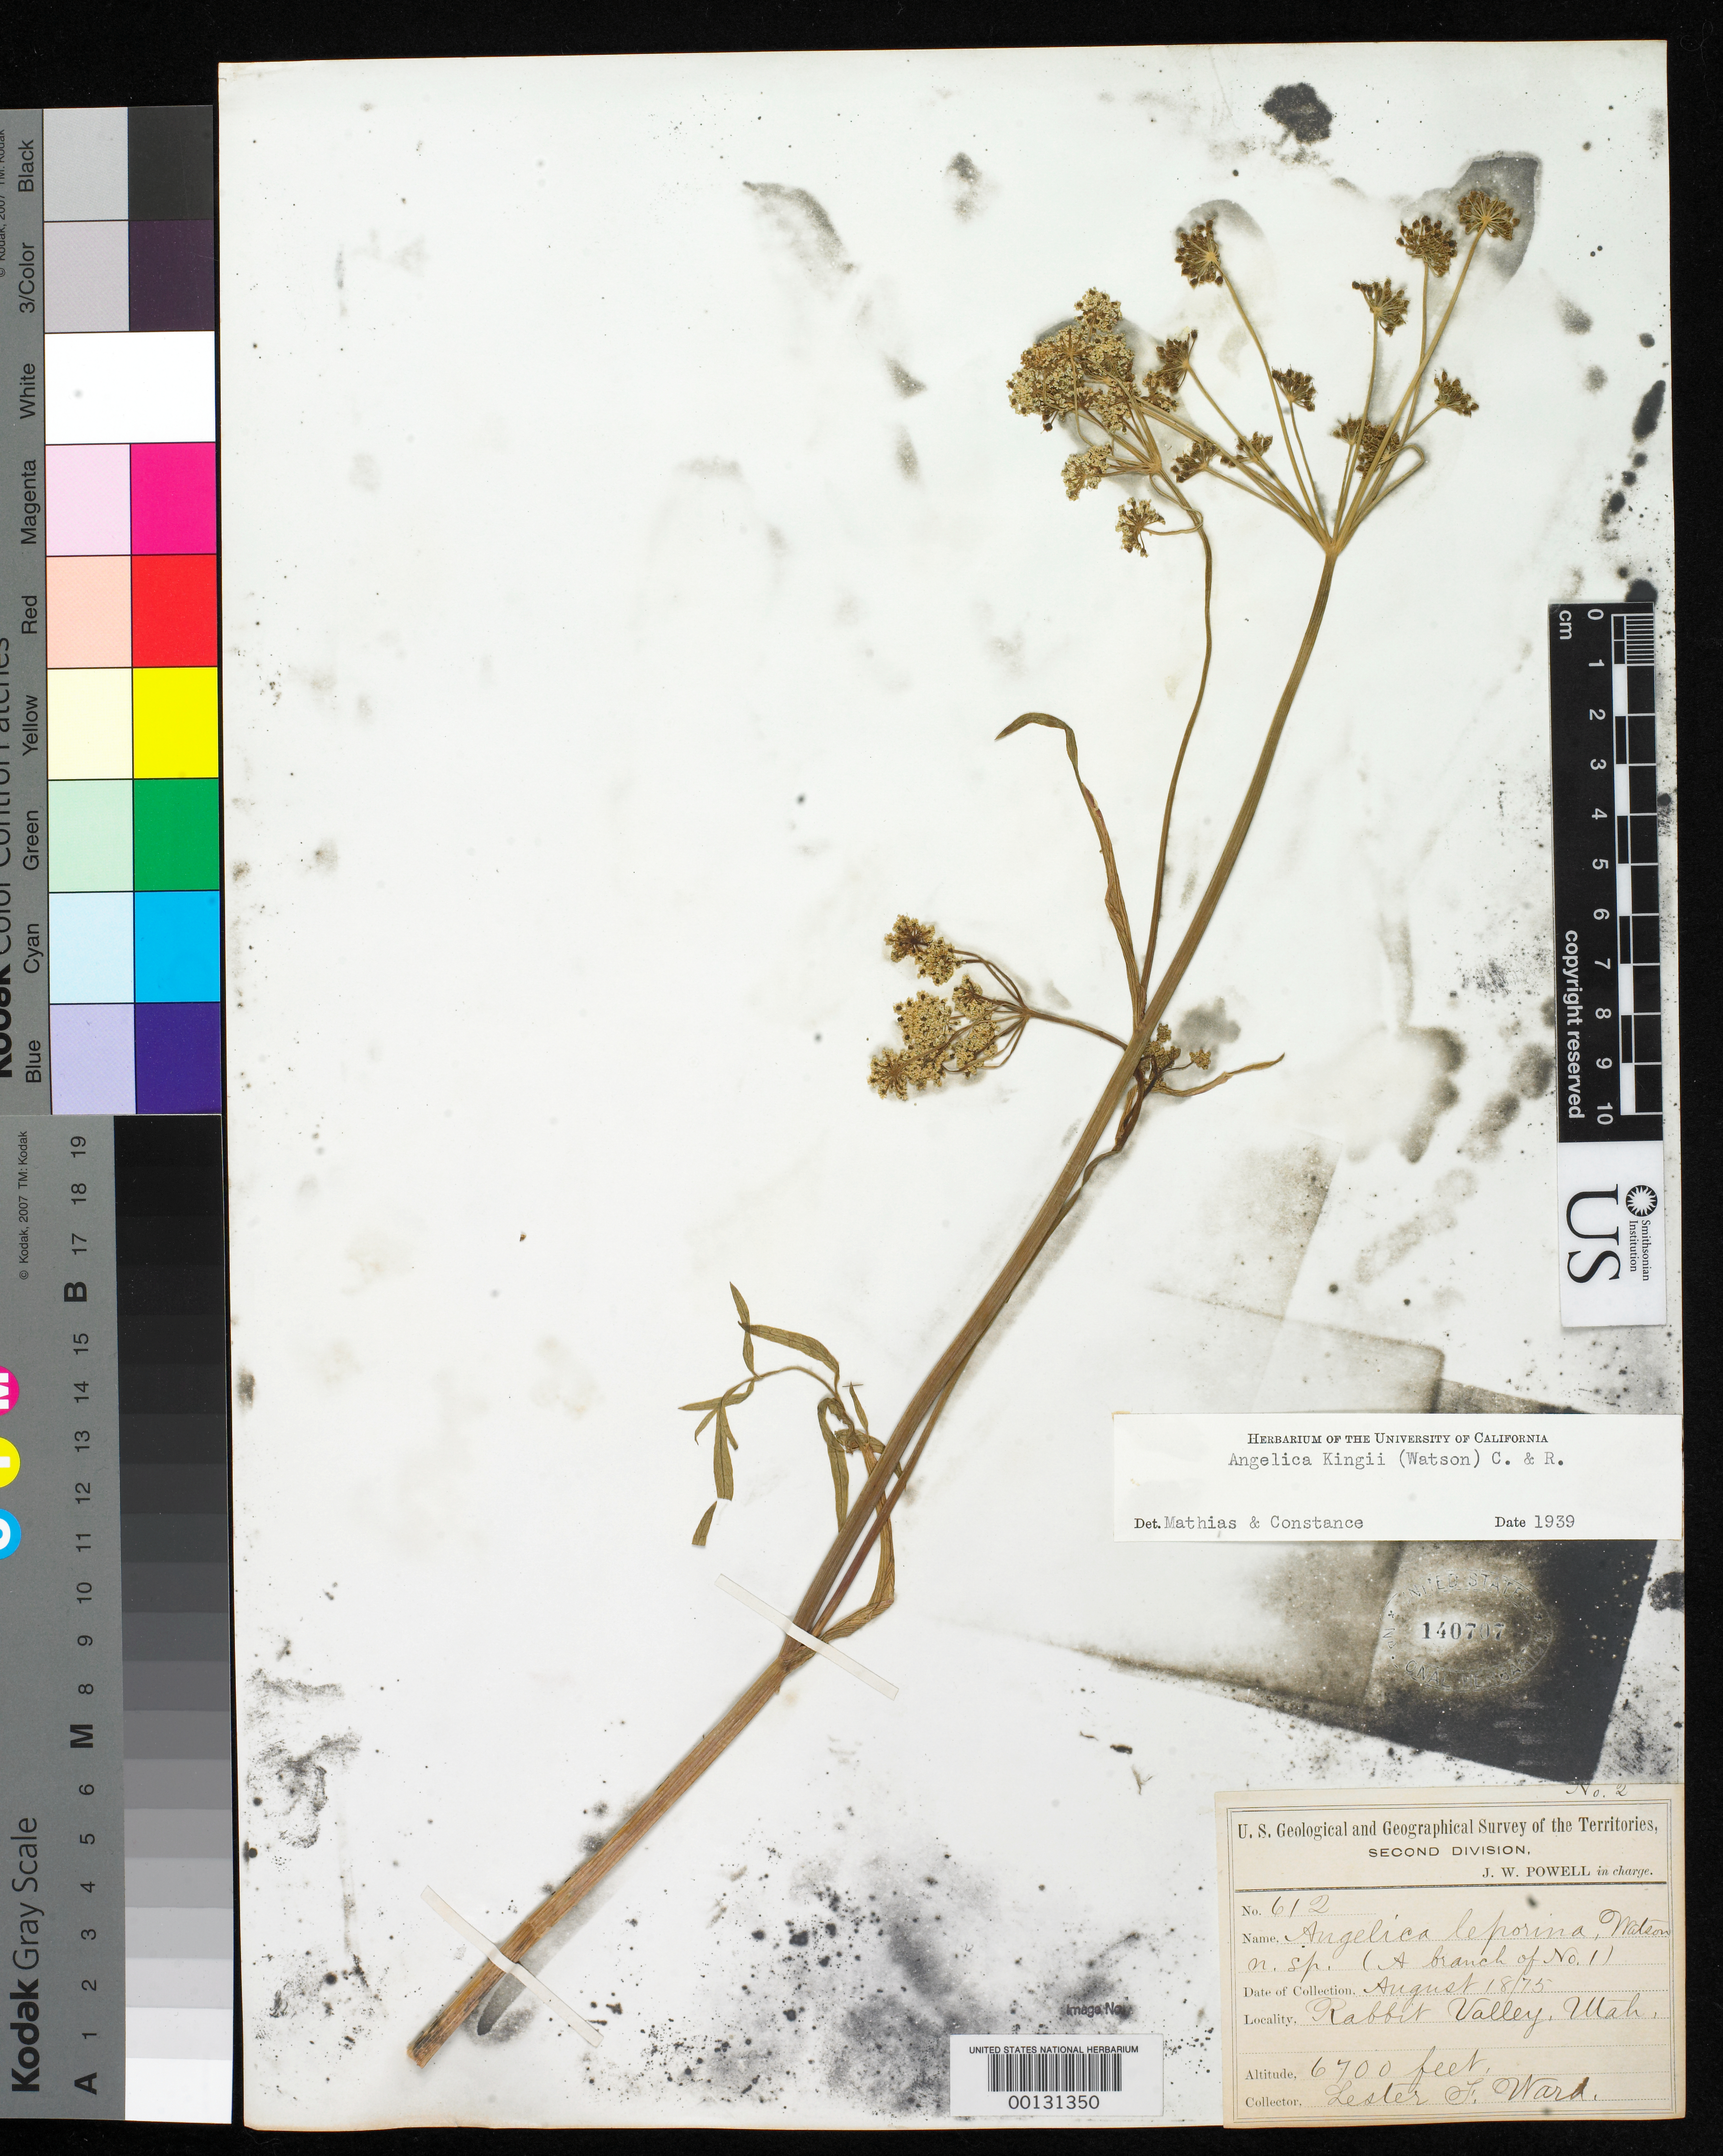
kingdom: Plantae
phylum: Tracheophyta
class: Magnoliopsida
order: Apiales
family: Apiaceae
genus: Angelica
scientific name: Angelica leporina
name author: S. Watson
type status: Isotype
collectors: L. F. Ward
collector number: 612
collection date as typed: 18 Aug 1875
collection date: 1875-08-18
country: United States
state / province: Utah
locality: Rabbit Valley.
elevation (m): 2042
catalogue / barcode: US 140707